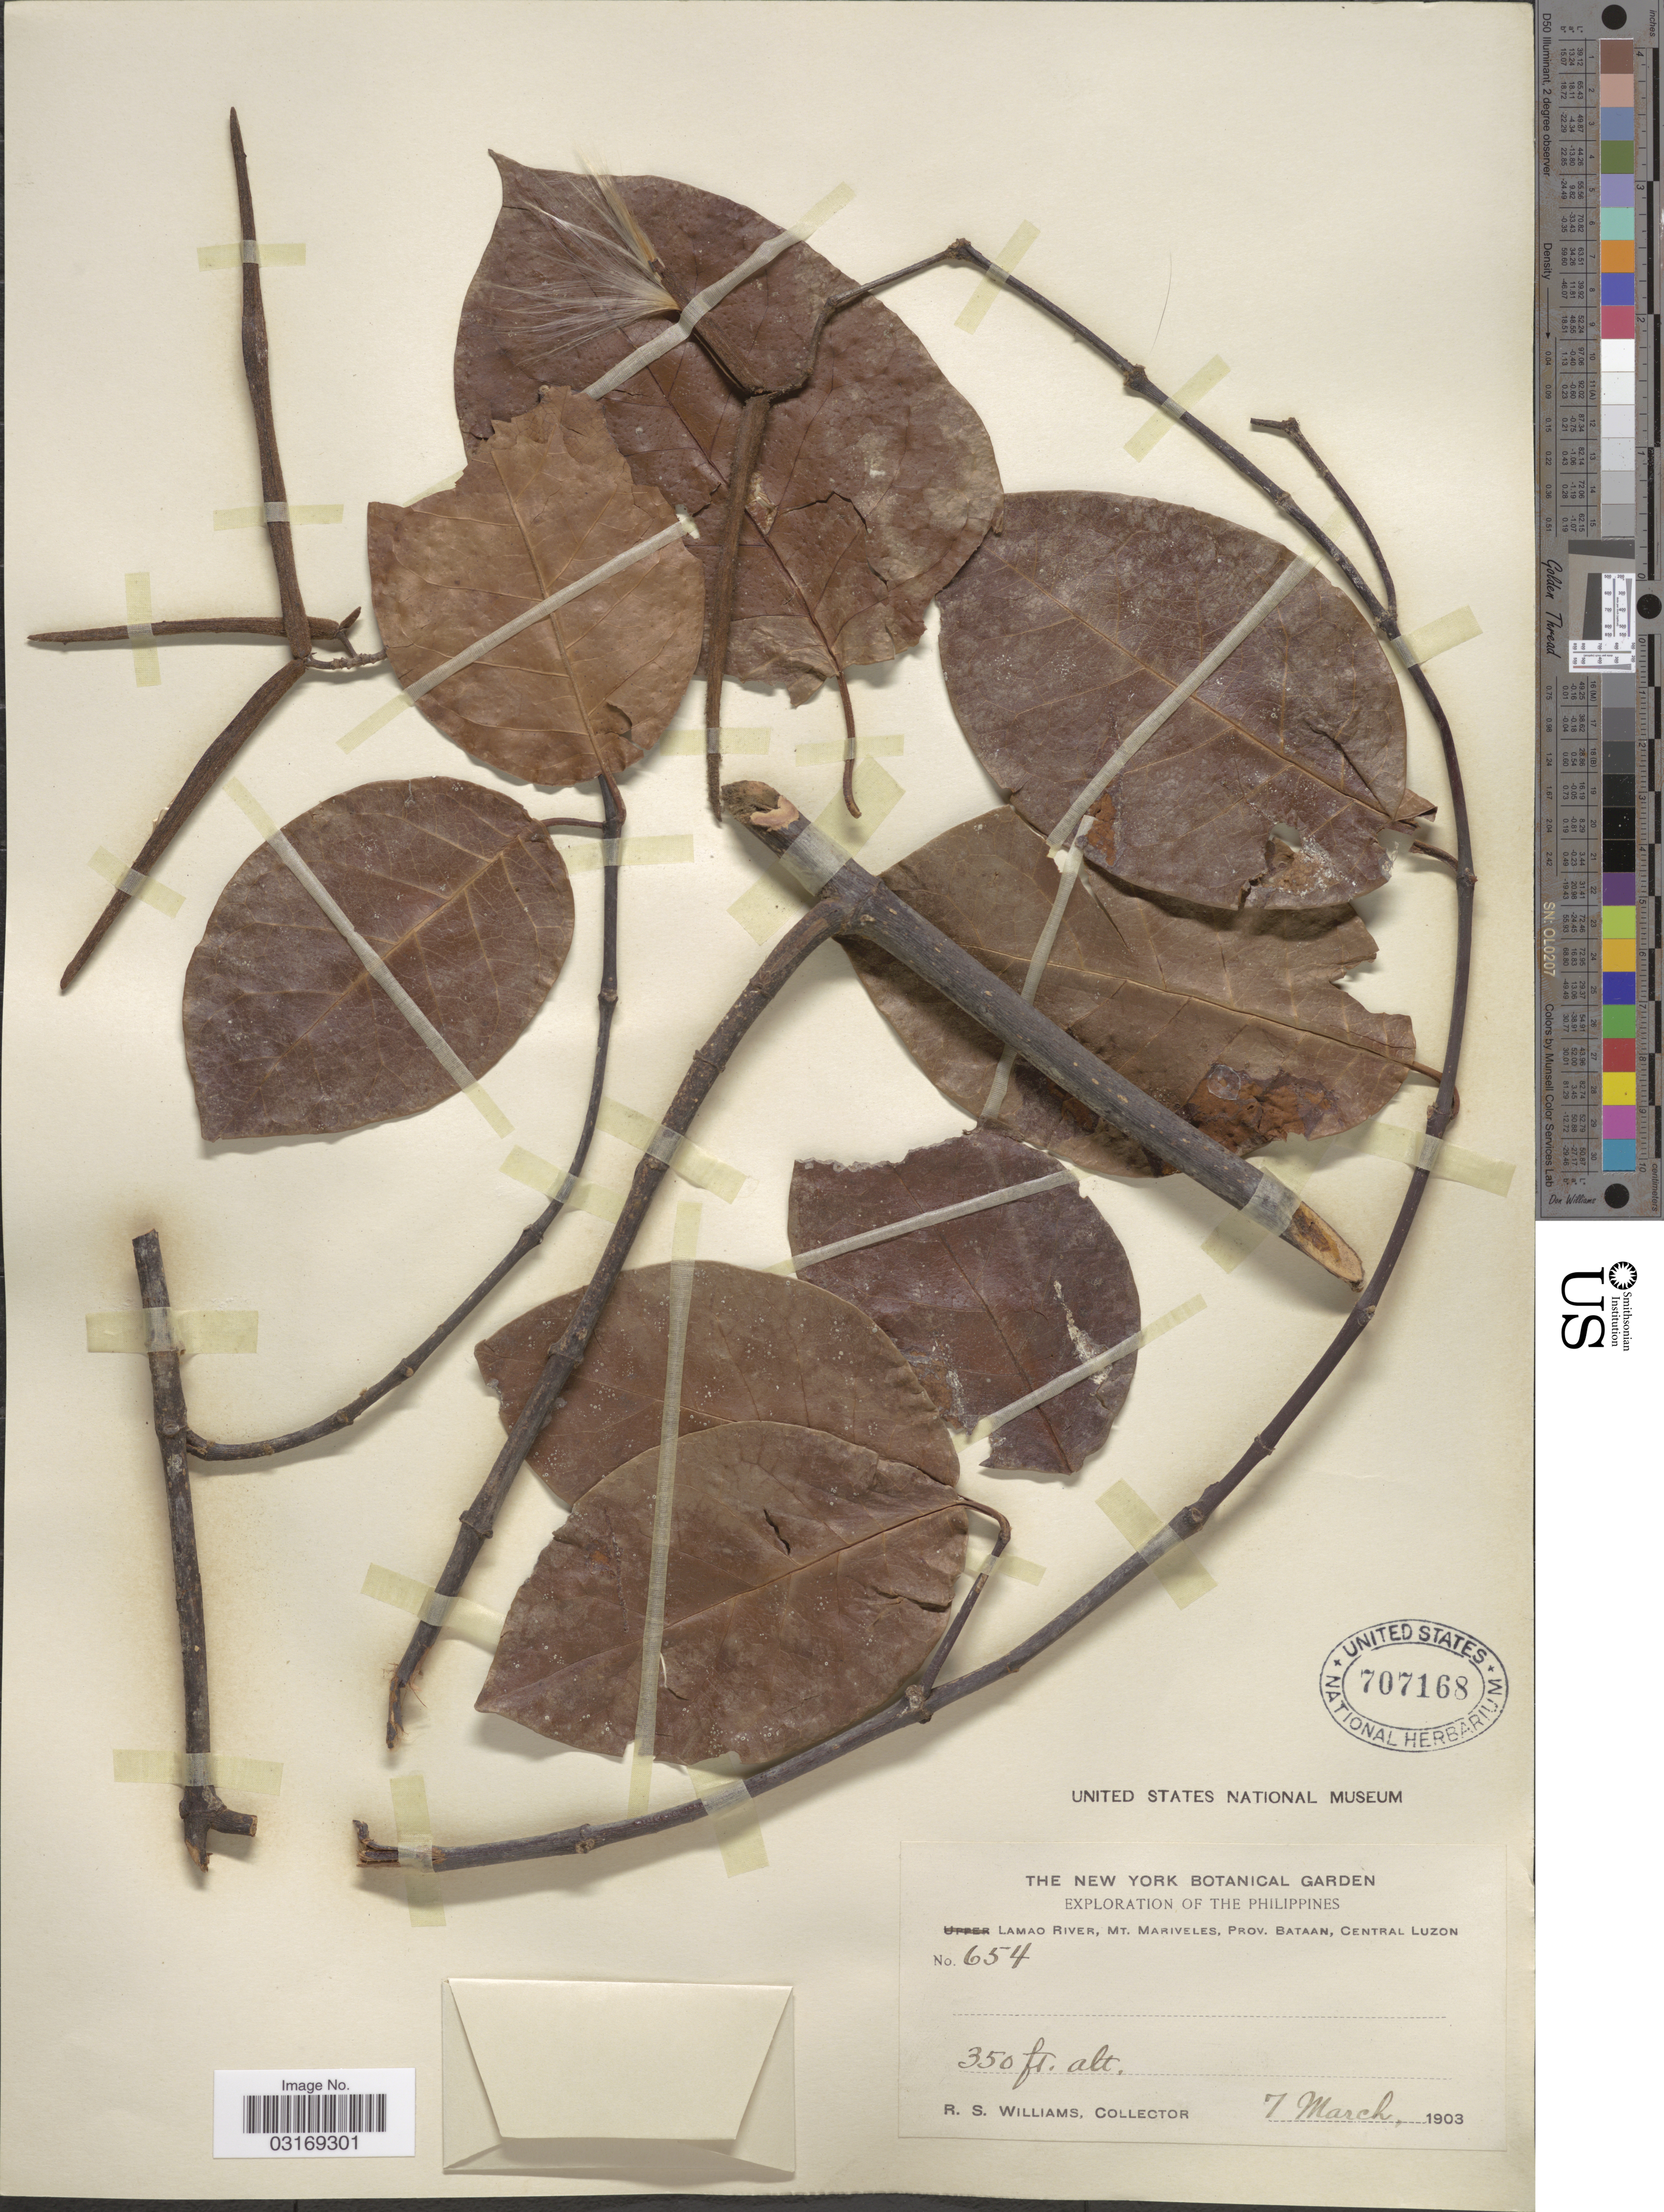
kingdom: Plantae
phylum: Tracheophyta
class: Magnoliopsida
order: Gentianales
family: Apocynaceae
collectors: R. S. Williams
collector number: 654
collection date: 1903-03-07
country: Philippines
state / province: Central Luzon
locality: Lamao River, Mt. Mariveles, Prov. Bataan.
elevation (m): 107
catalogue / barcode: US 707168